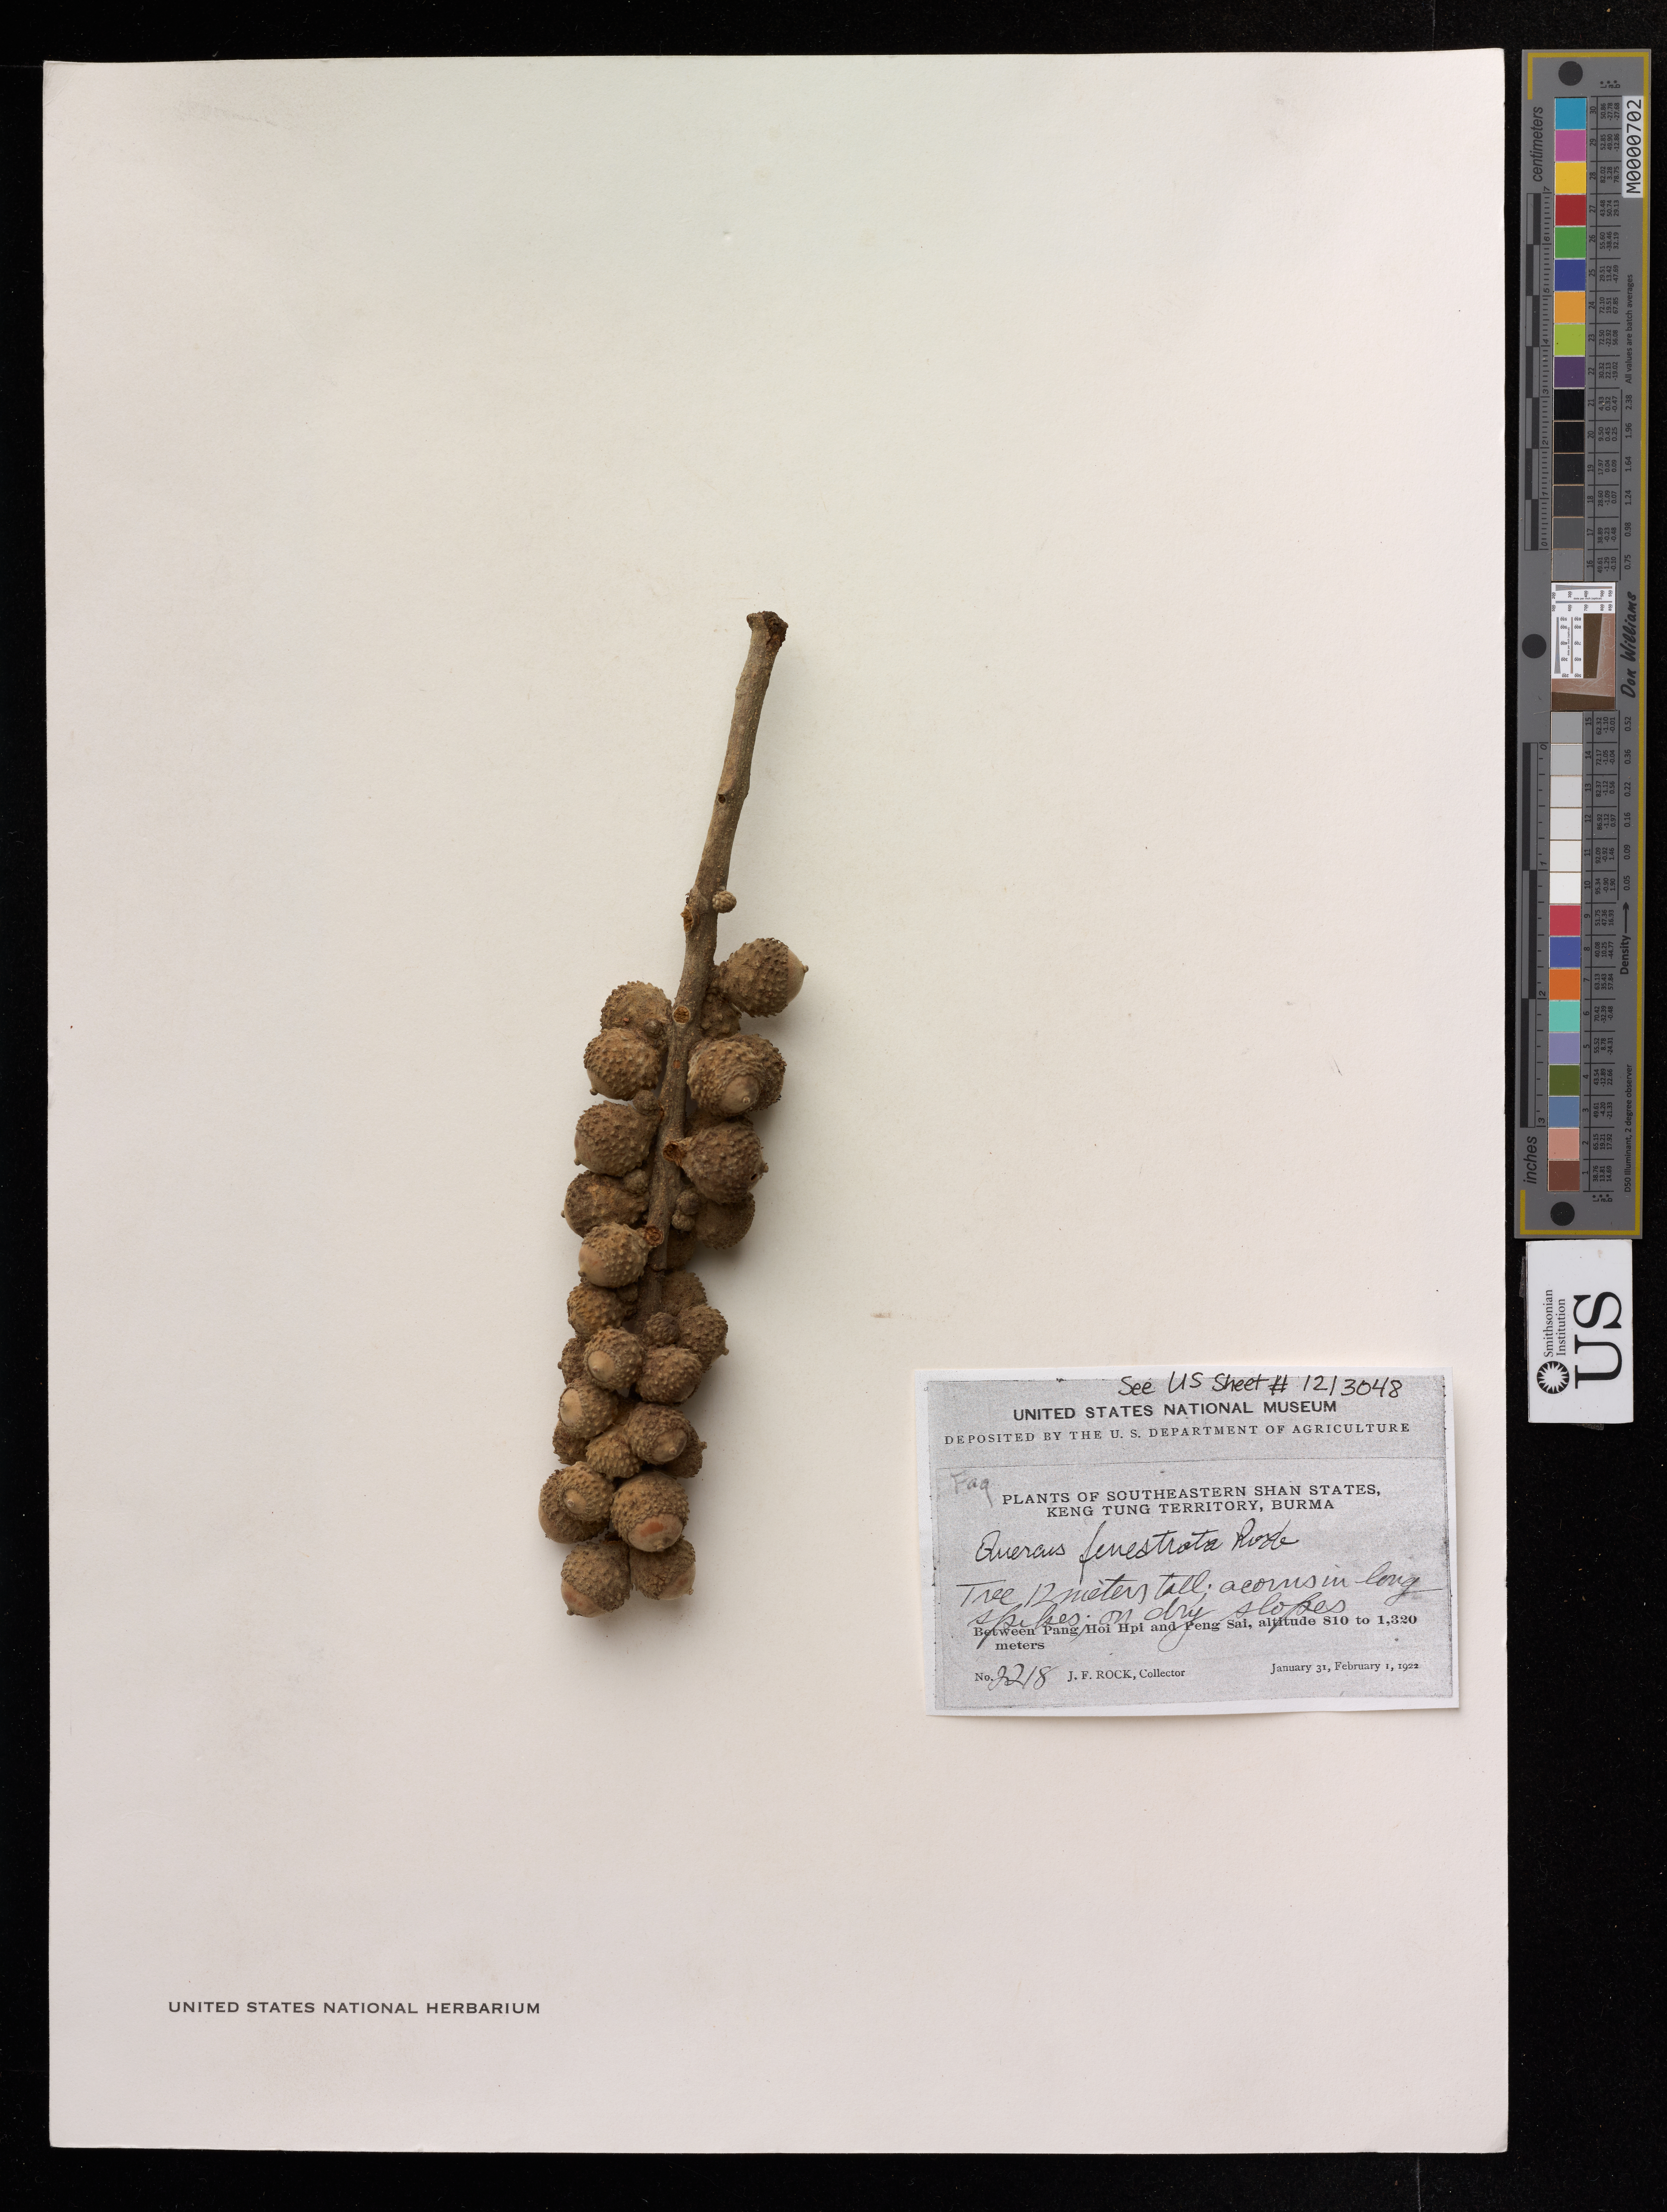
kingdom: Plantae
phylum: Tracheophyta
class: Magnoliopsida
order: Fagales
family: Fagaceae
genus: Lithocarpus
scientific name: Lithocarpus fenestratus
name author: (Roxb.) Rehder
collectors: J. F. Rock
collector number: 2218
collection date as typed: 31 Jan 1922 to 01 Feb 1922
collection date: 1922-01-31/1922-02-01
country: Myanmar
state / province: Shan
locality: Keng Tung Territory, between Pang Hoi Hpi and Peng Sai.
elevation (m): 810